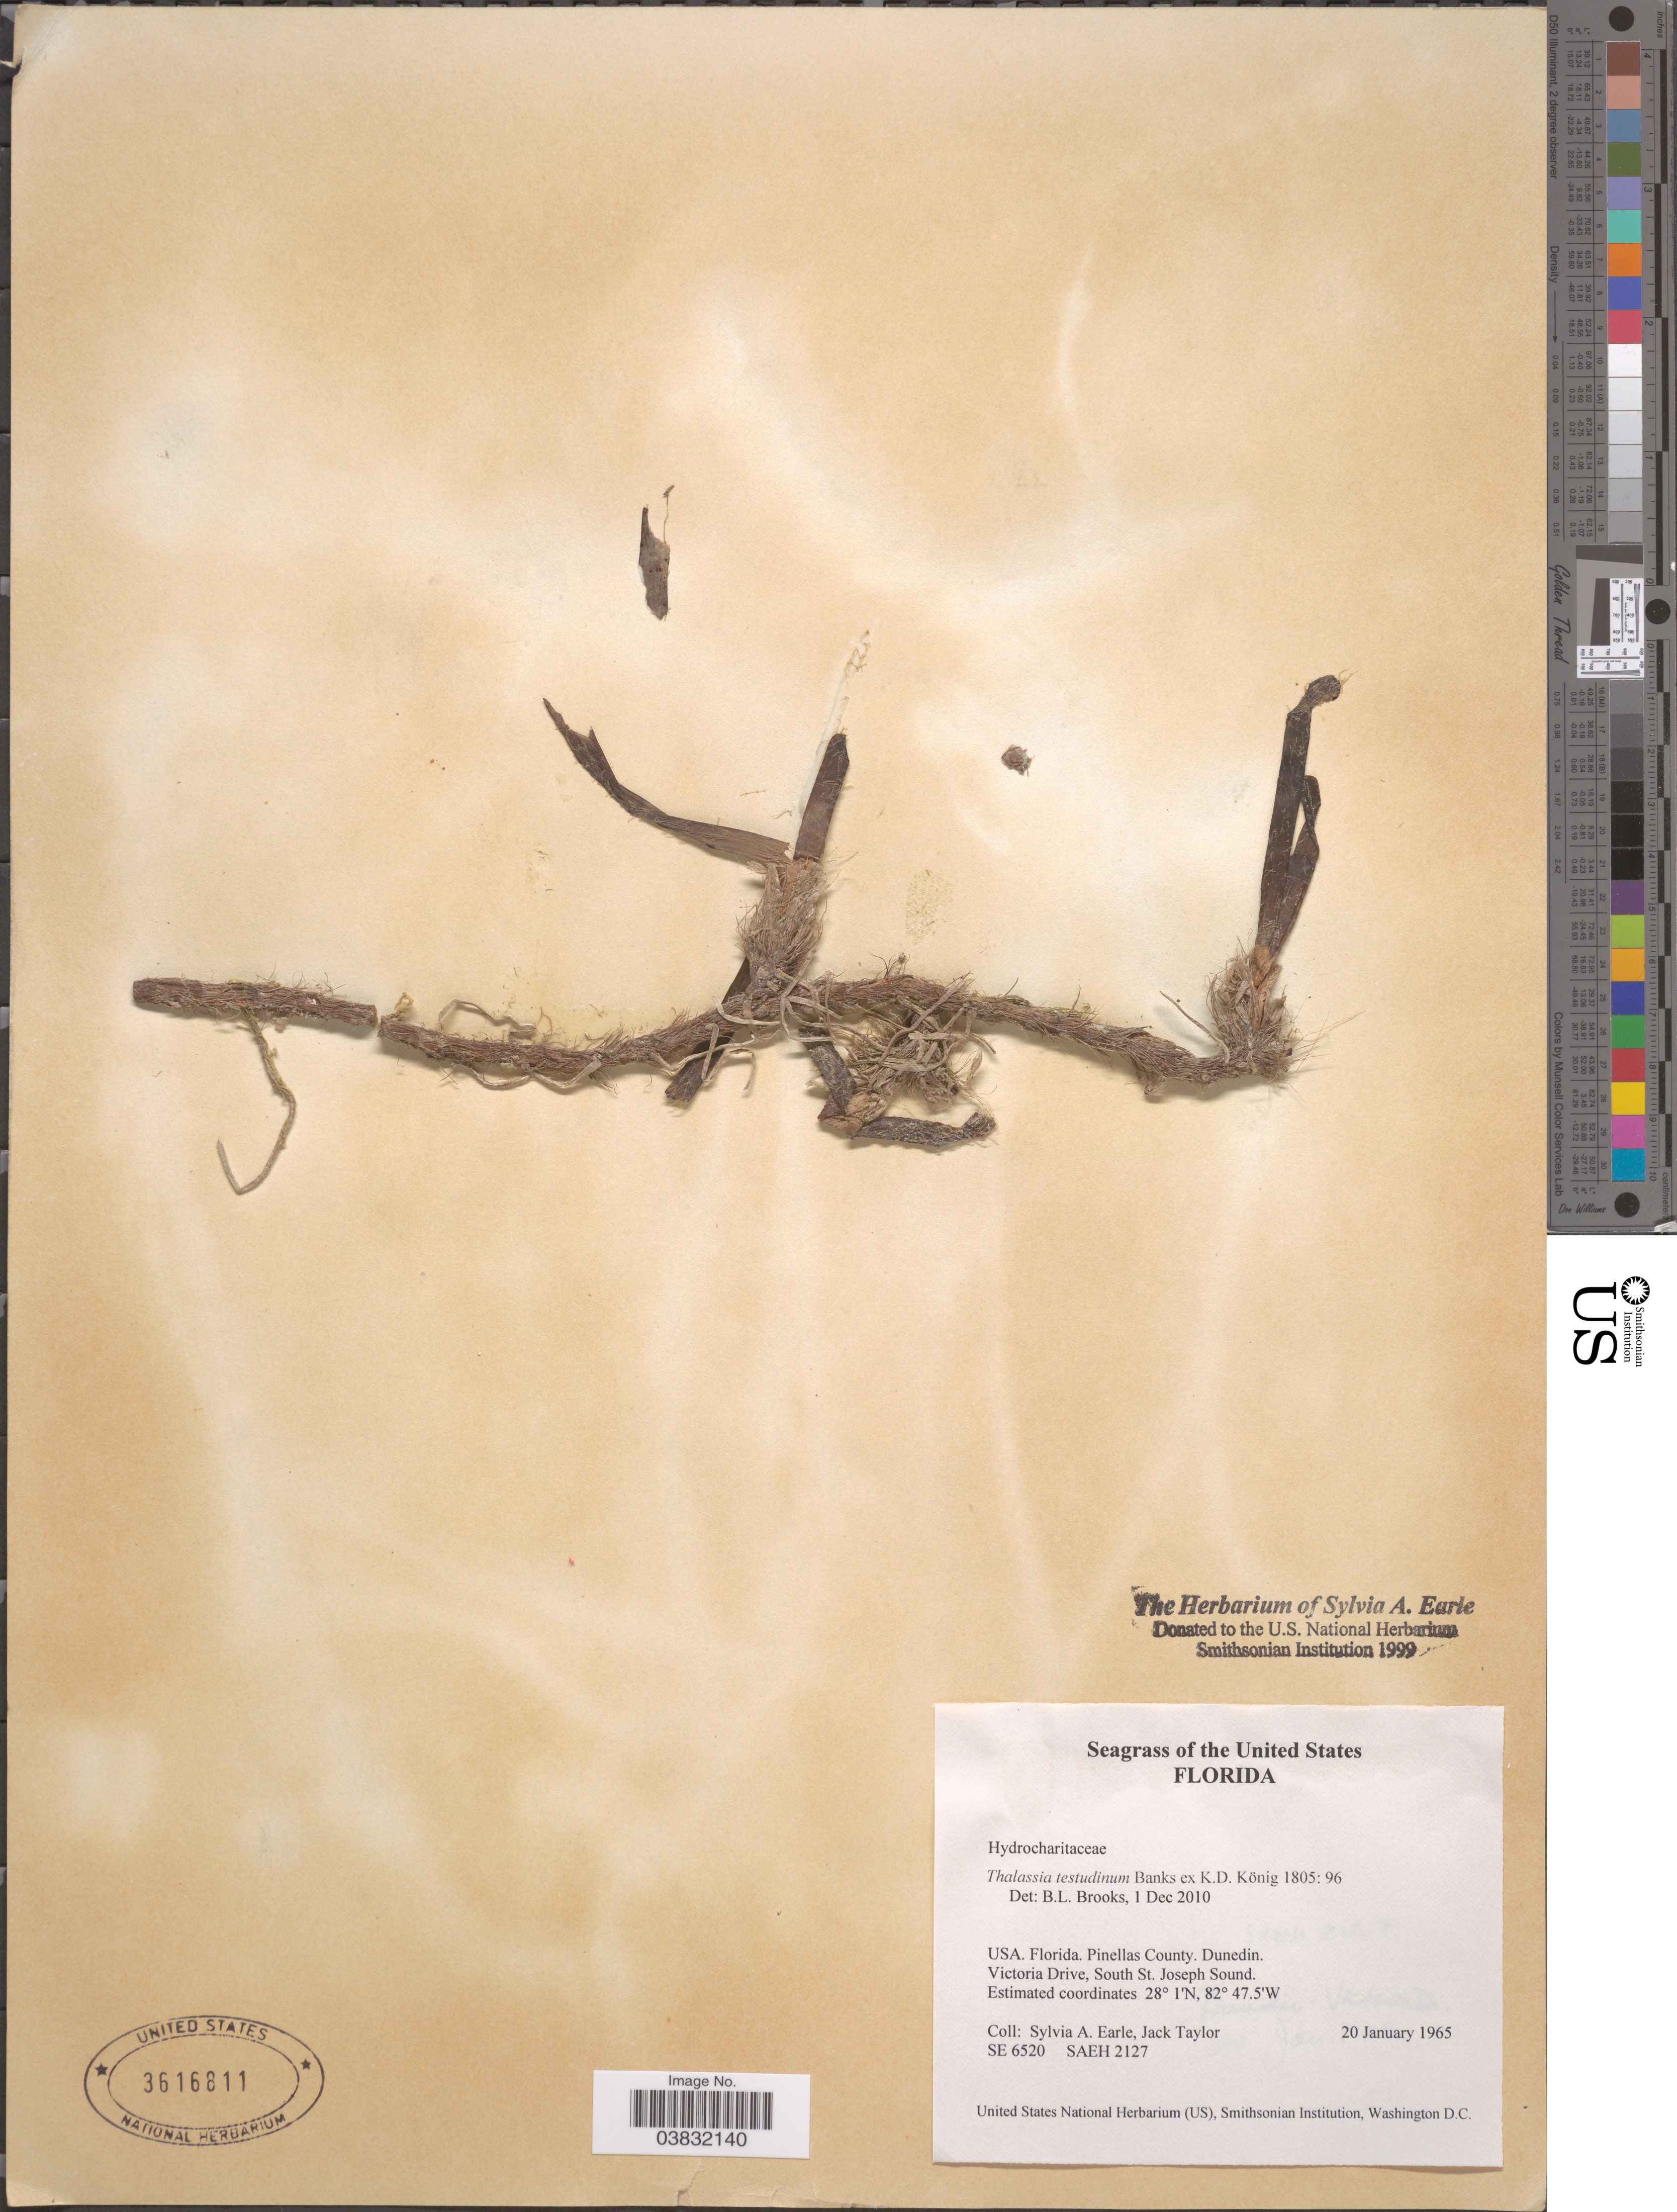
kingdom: Plantae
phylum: Tracheophyta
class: Liliopsida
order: Alismatales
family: Hydrocharitaceae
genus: Thalassia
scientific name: Thalassia testudinum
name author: Banks & Sol. ex K.D. Koenig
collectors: S. A. Earle & J. Taylor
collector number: SE 6520/SAEH 2127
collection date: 1965-01-20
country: United States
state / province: Florida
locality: Pinellas County. Dunedin. Victoria Drive, South St. Joseph Sound.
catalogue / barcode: US 3616811